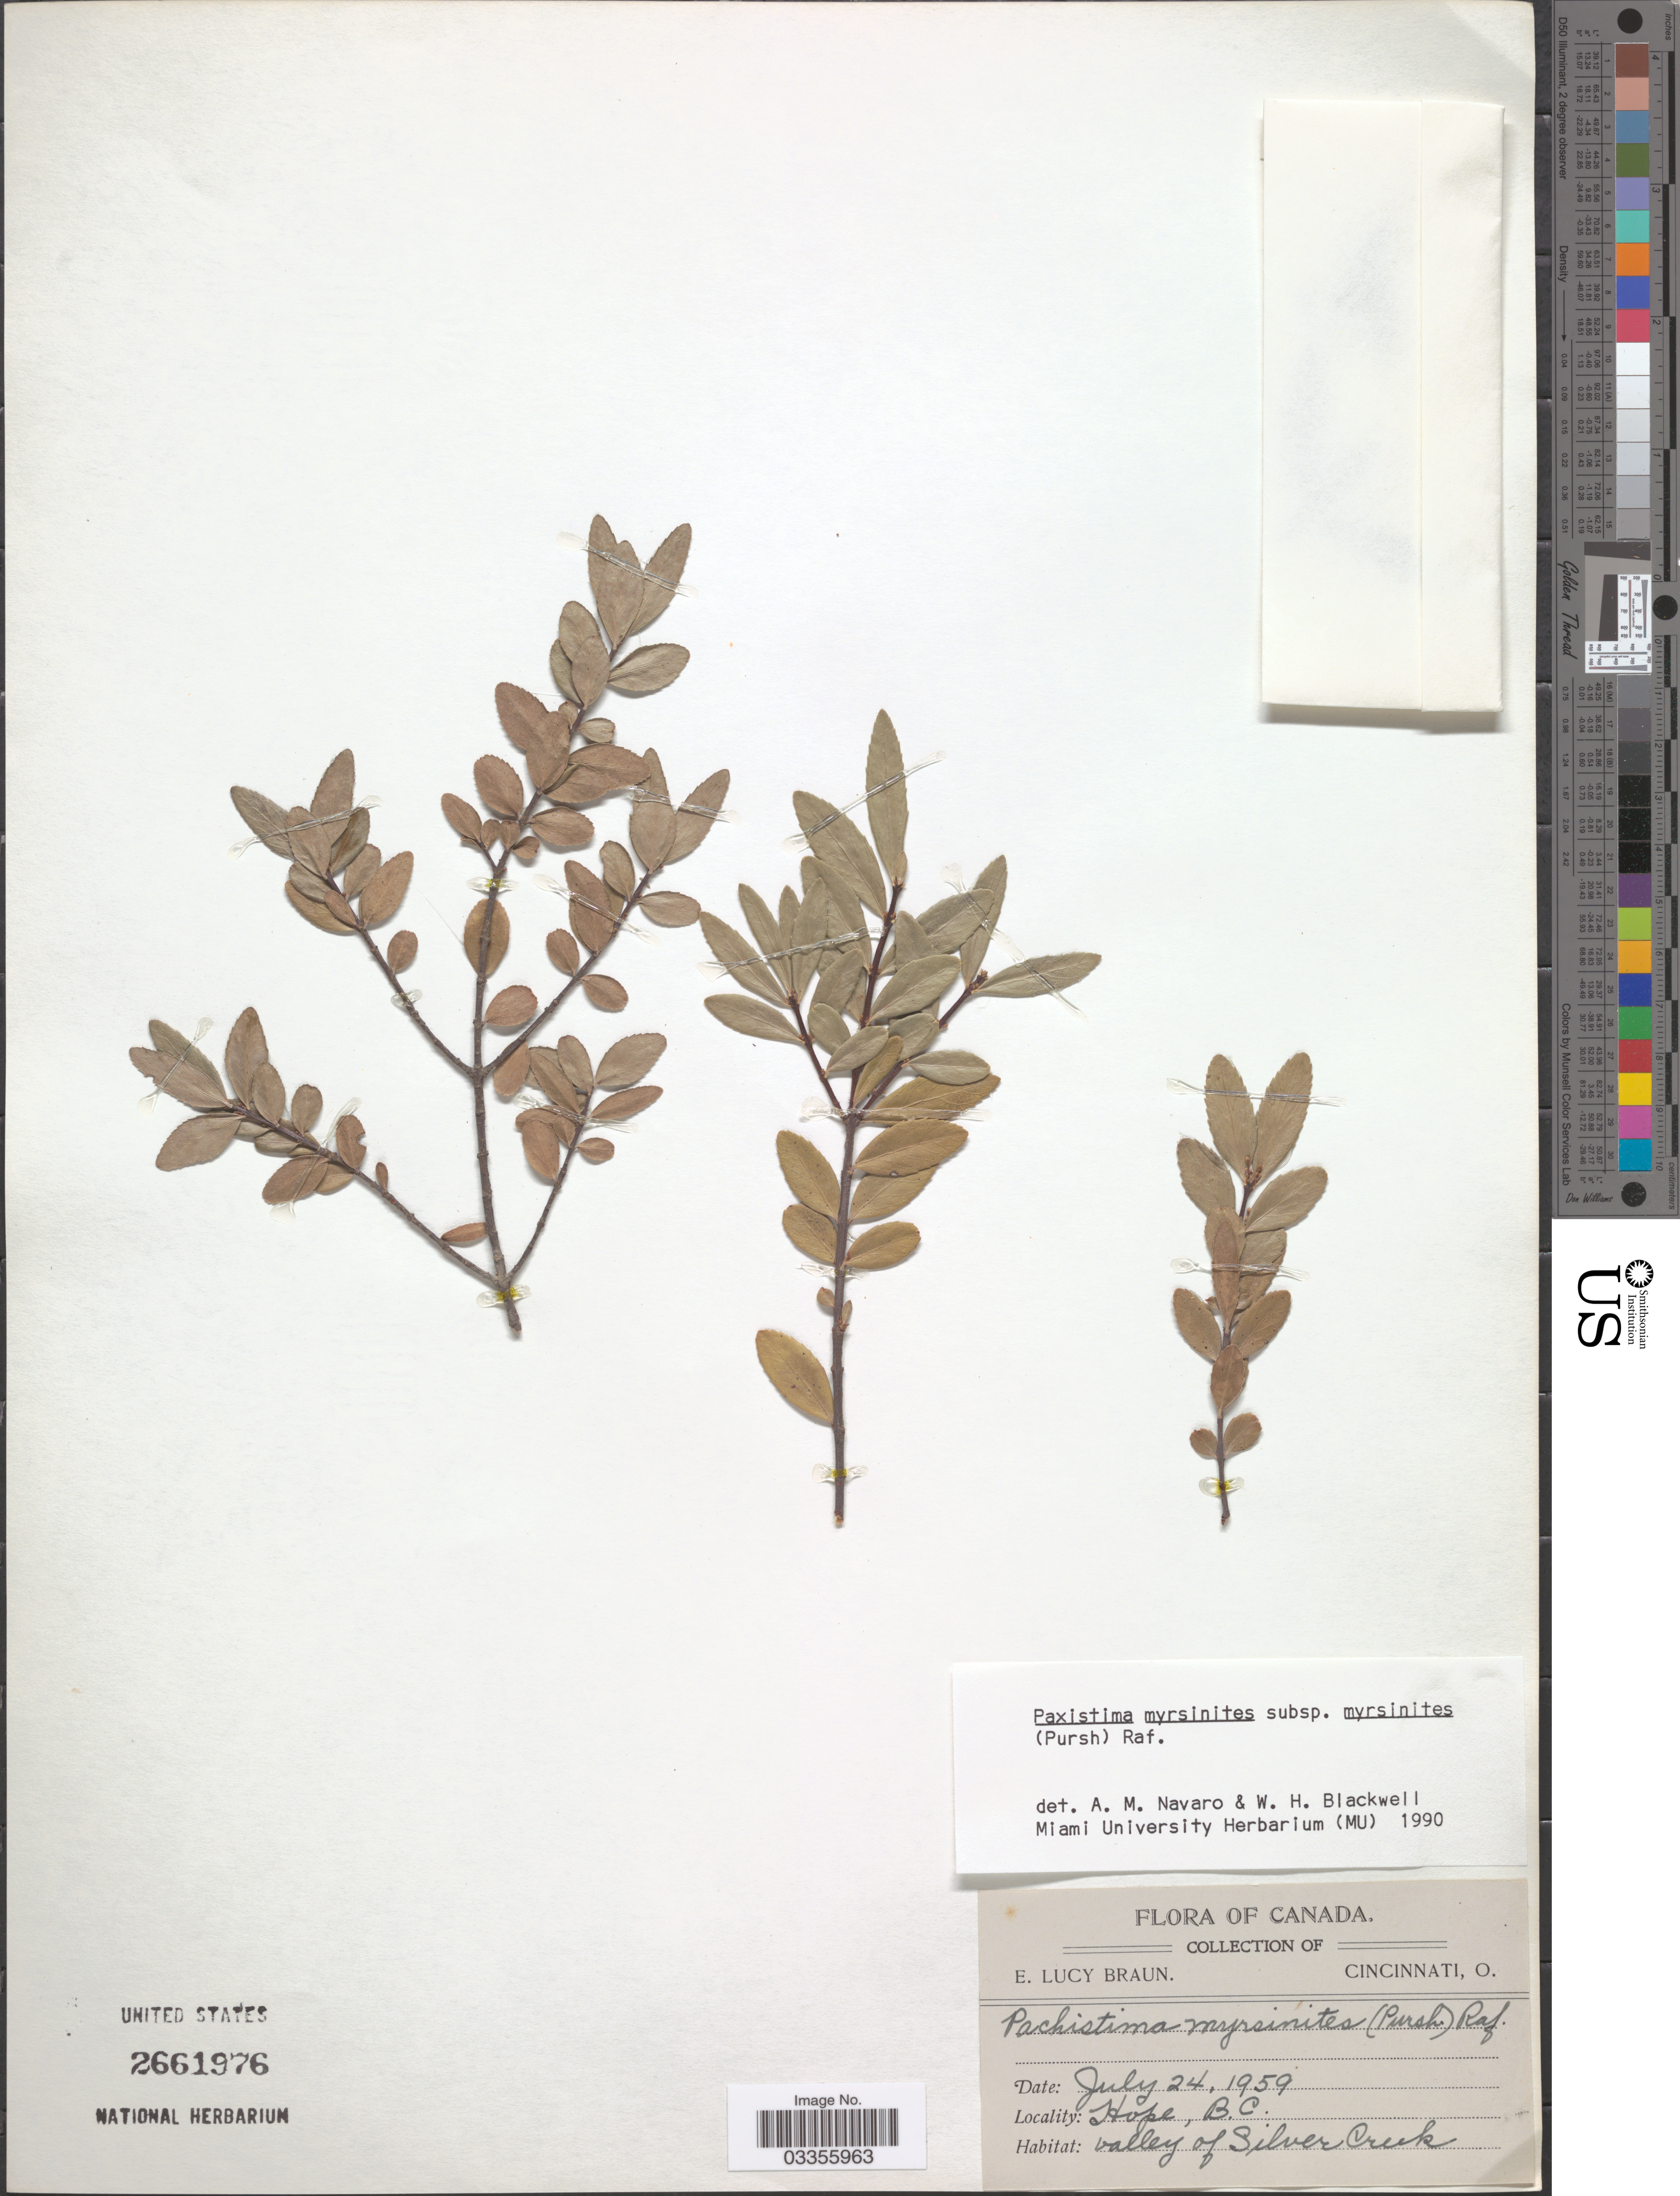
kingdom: Plantae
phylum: Tracheophyta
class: Magnoliopsida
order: Celastrales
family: Celastraceae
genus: Paxistima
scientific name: Paxistima myrsinites subsp. myrsinites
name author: (Pursh) Raf.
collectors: E. L. Braun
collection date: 1959-07-24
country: Canada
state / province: British Columbia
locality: Hope. Valley of Silver Creek.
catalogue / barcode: US 2661976